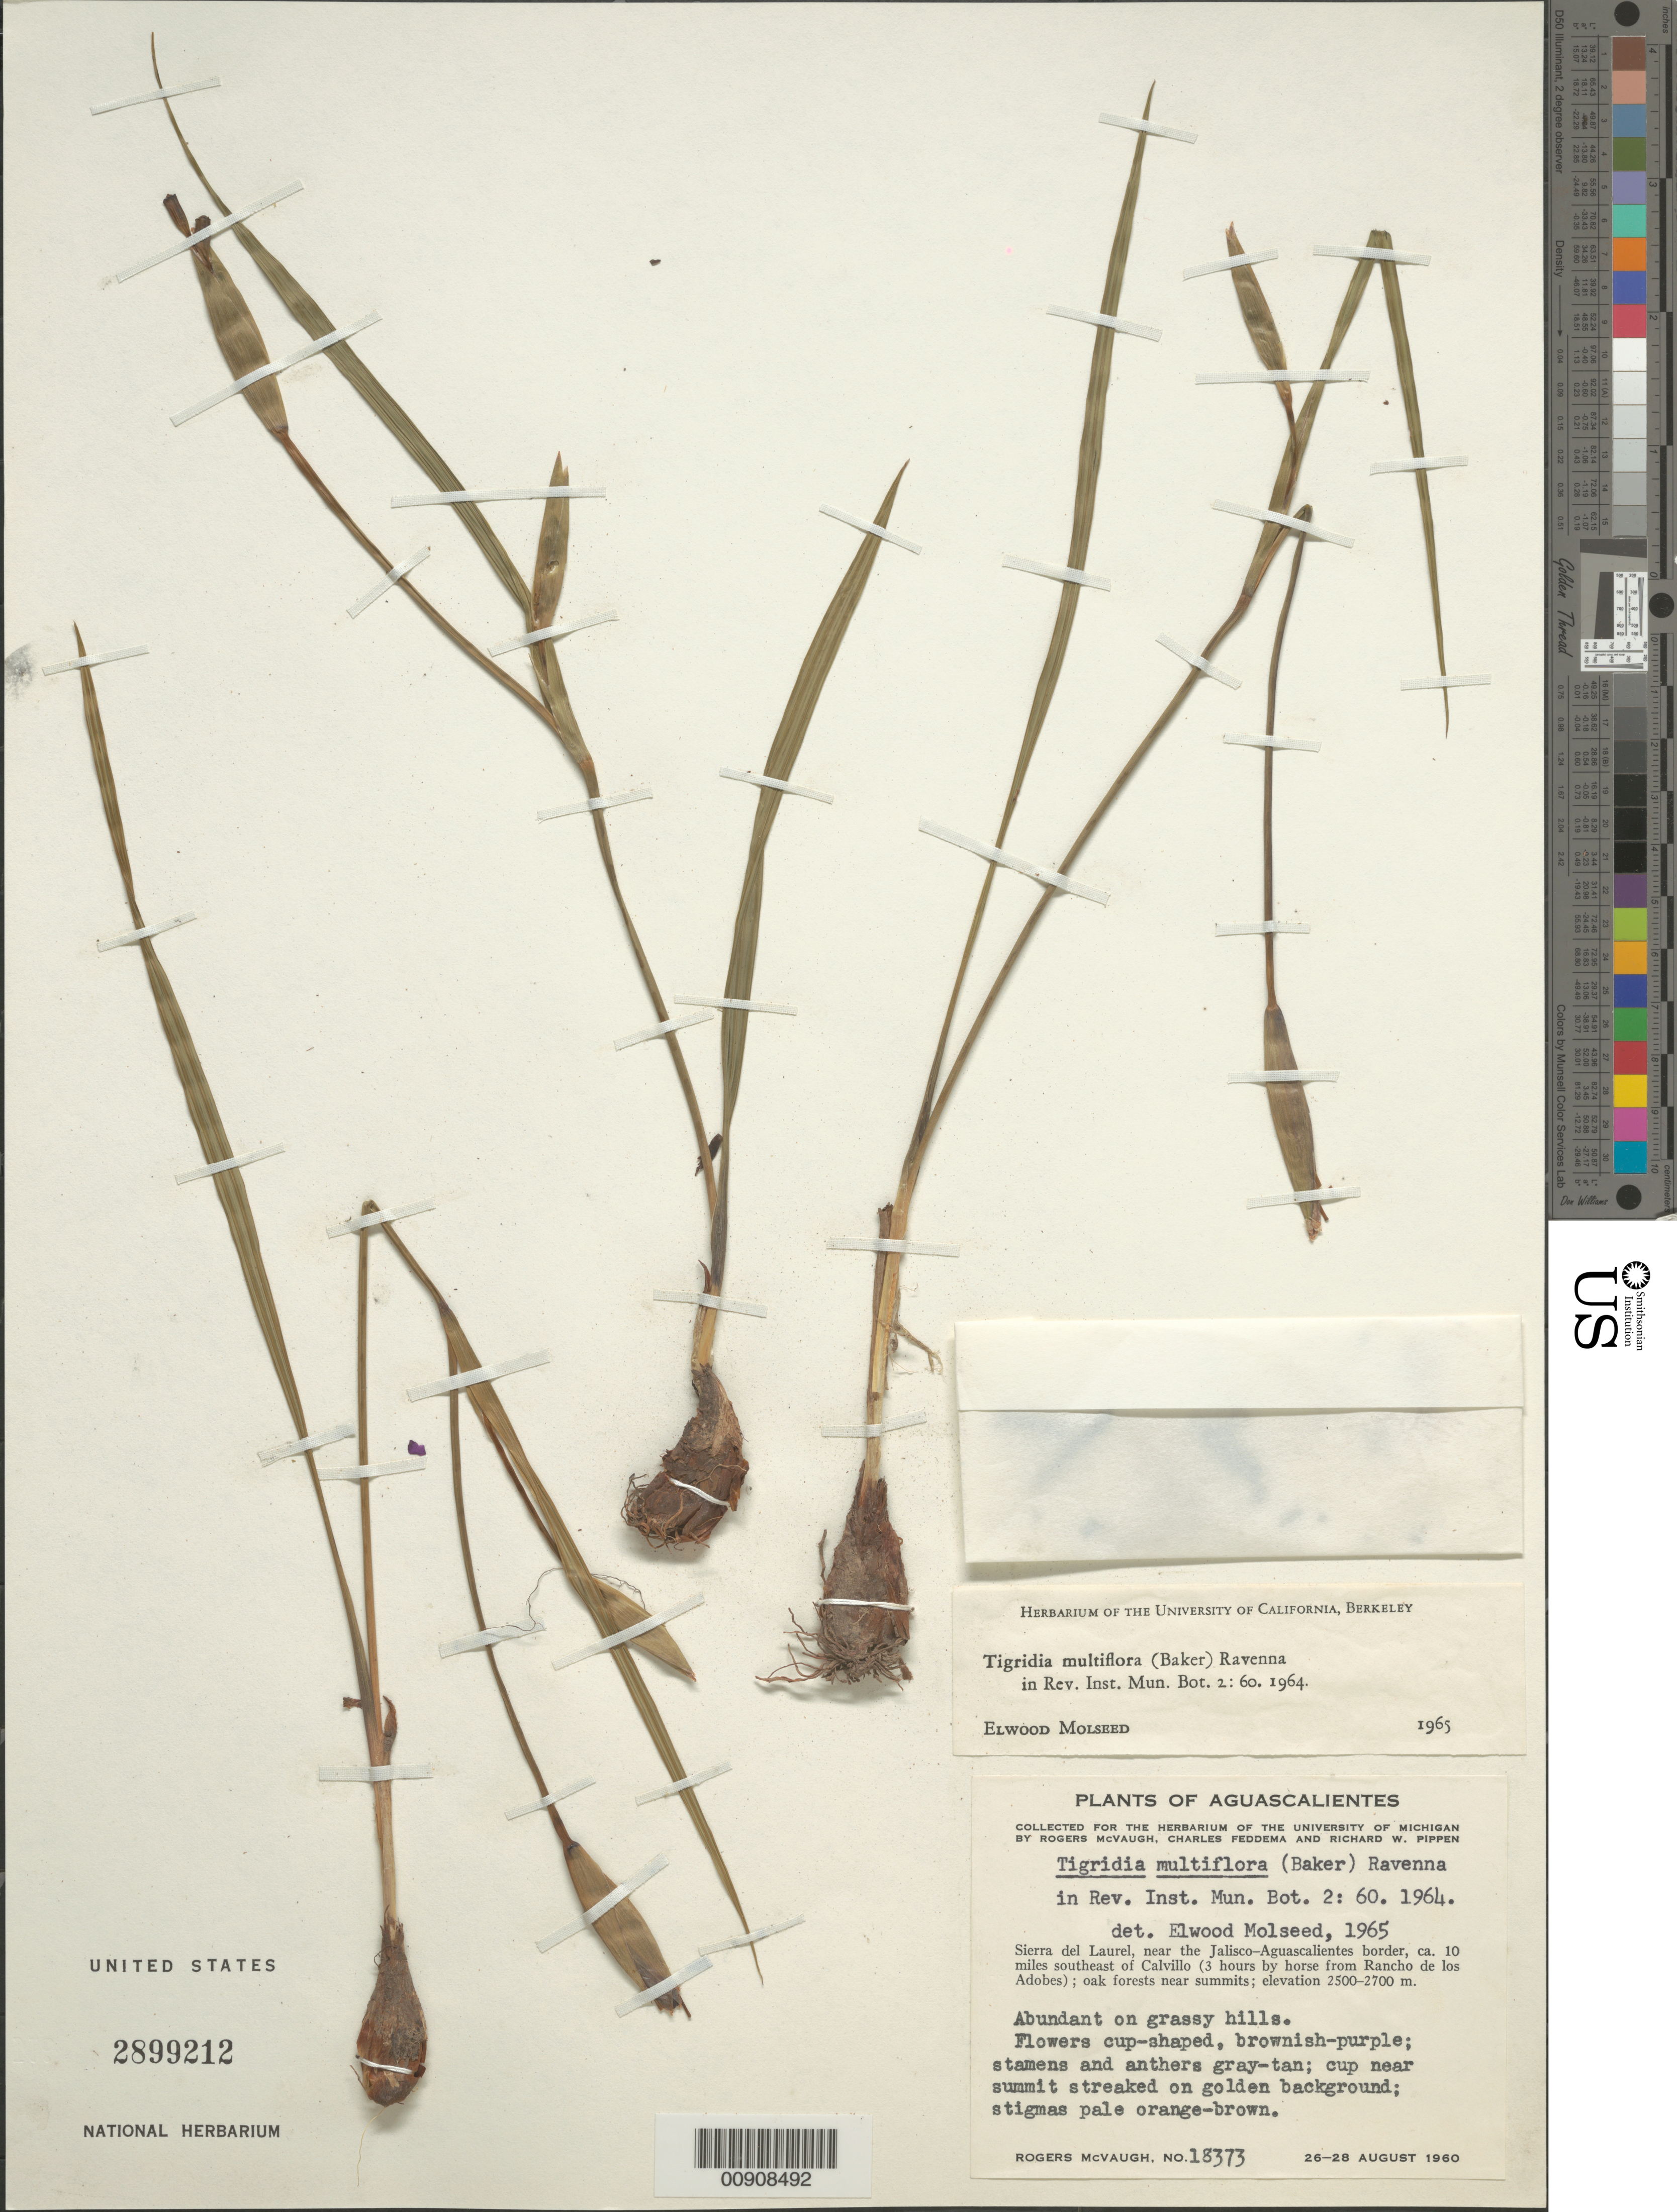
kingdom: Plantae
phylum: Tracheophyta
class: Liliopsida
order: Asparagales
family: Iridaceae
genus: Tigridia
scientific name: Tigridia multiflora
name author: (Baker) Ravenna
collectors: R. McVaugh, C. Feddema & R. W. Pippen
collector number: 18373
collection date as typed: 26 Aug 1960 to 28 Aug 1960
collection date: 1960-08-26/1960-08-28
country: Mexico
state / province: Aguascalientes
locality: Sierra del Laurel, near the Jalisco-Aguascalientes border, ca. 10 miles southeast of Calvillo (3 hours by horse from Rancho de los Adobes).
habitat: Abundant on grassy hills. Oak forests near summits.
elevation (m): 2700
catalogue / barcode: US 2899212